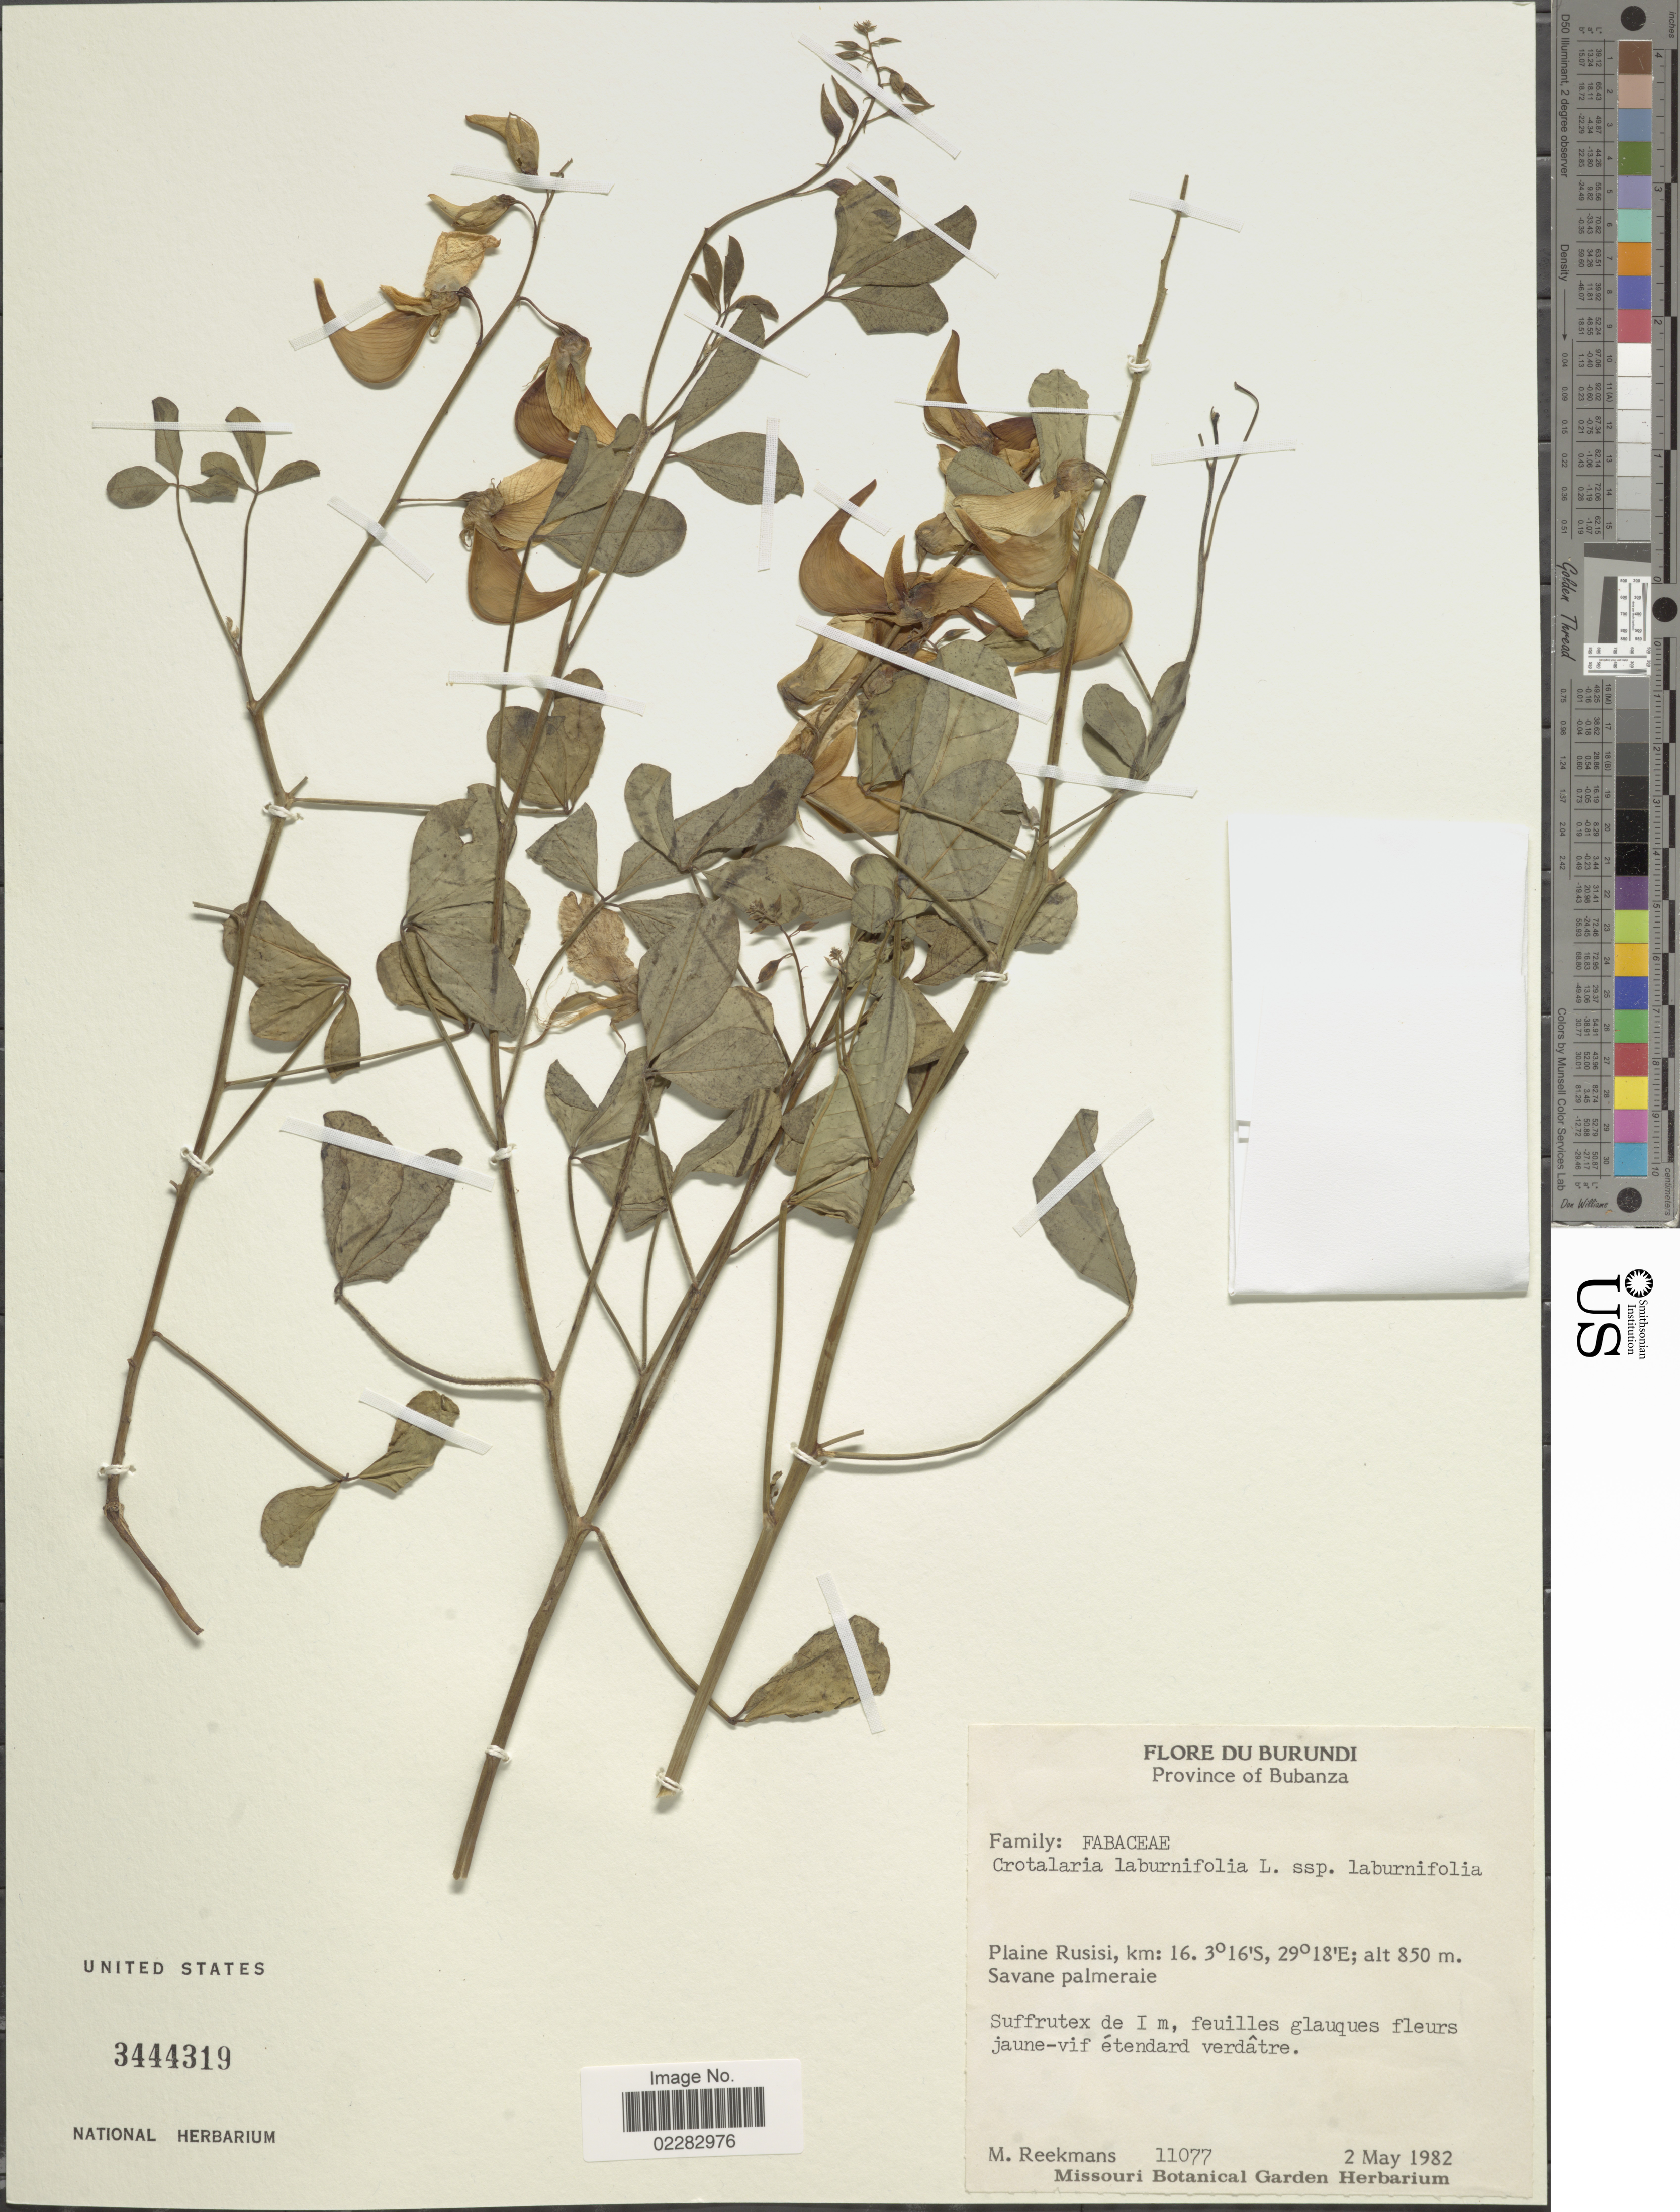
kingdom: Plantae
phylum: Tracheophyta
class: Magnoliopsida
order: Fabales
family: Fabaceae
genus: Crotalaria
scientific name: Crotalaria laburnifolia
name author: L.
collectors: M. Reekmans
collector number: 11077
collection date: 1982-05-02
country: Burundi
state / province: Bubanza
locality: Plaine Rusisi, km:16.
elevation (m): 850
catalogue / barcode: US 3444319